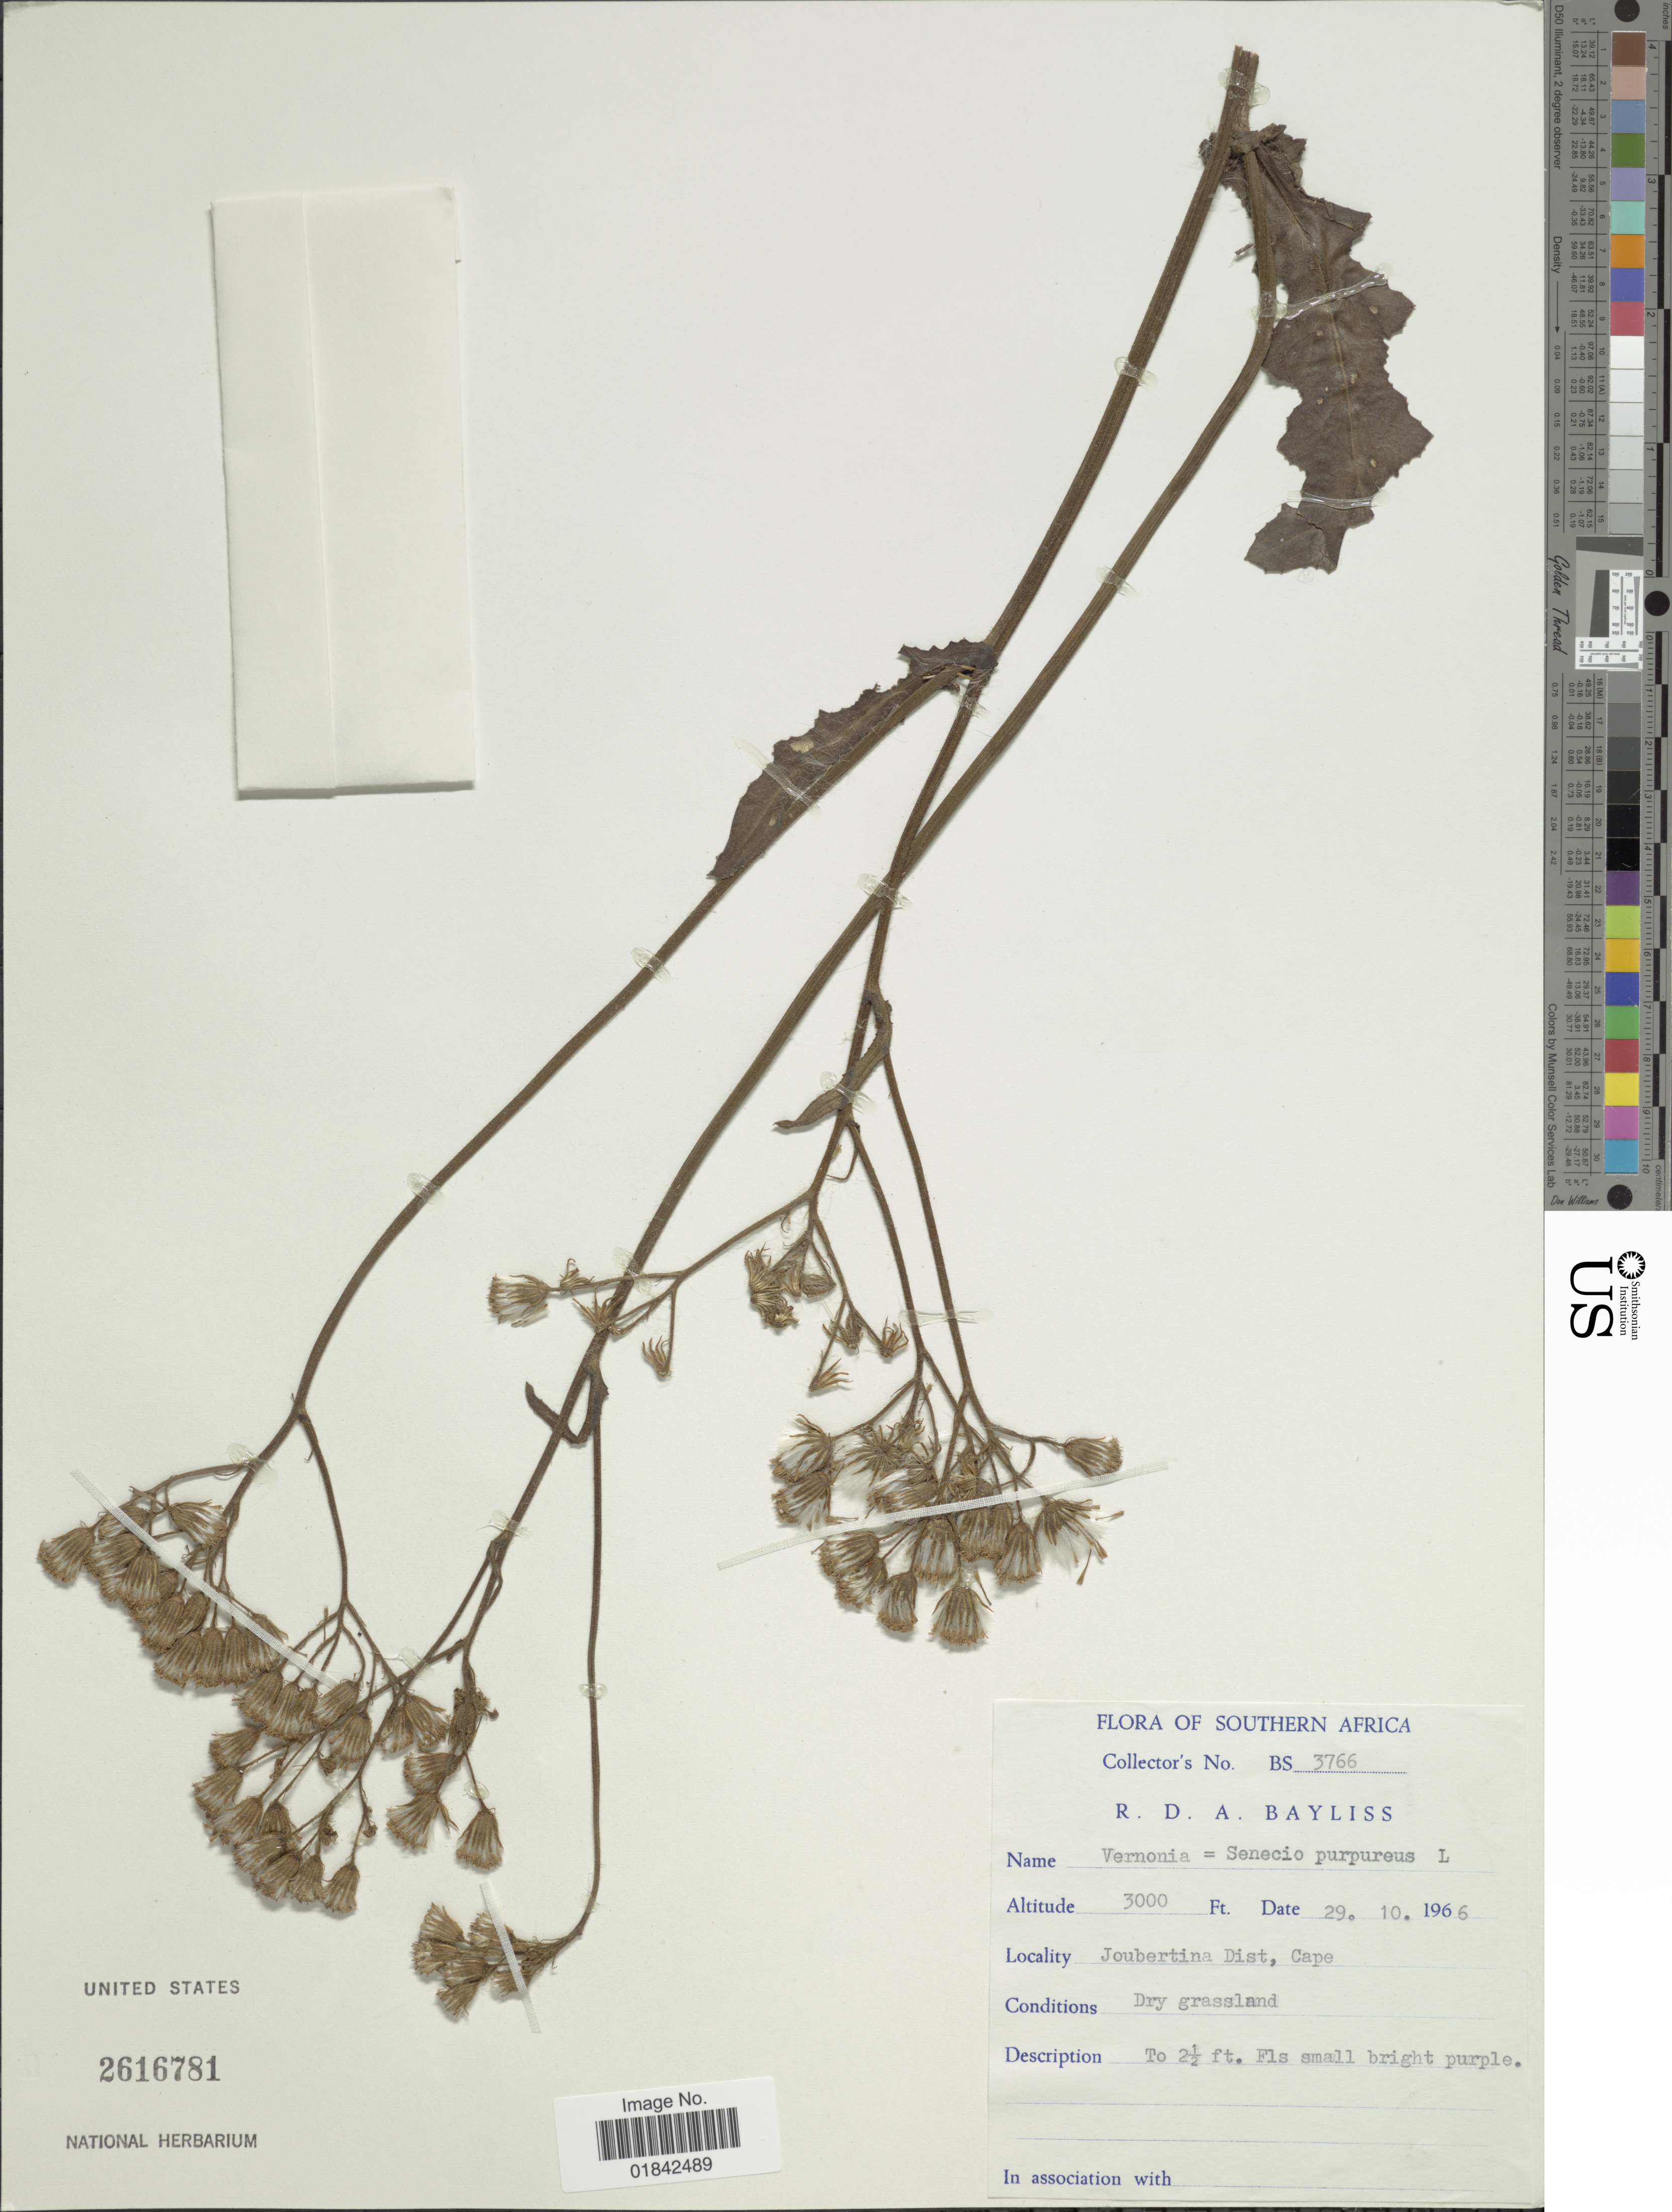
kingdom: Plantae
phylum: Tracheophyta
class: Magnoliopsida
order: Asterales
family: Asteraceae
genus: Senecio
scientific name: Senecio purpureus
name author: L.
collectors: R. Bayliss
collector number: BS 3766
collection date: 1966-10-29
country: South Africa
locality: Joubertina Dist, Cape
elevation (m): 914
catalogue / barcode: US 2616781